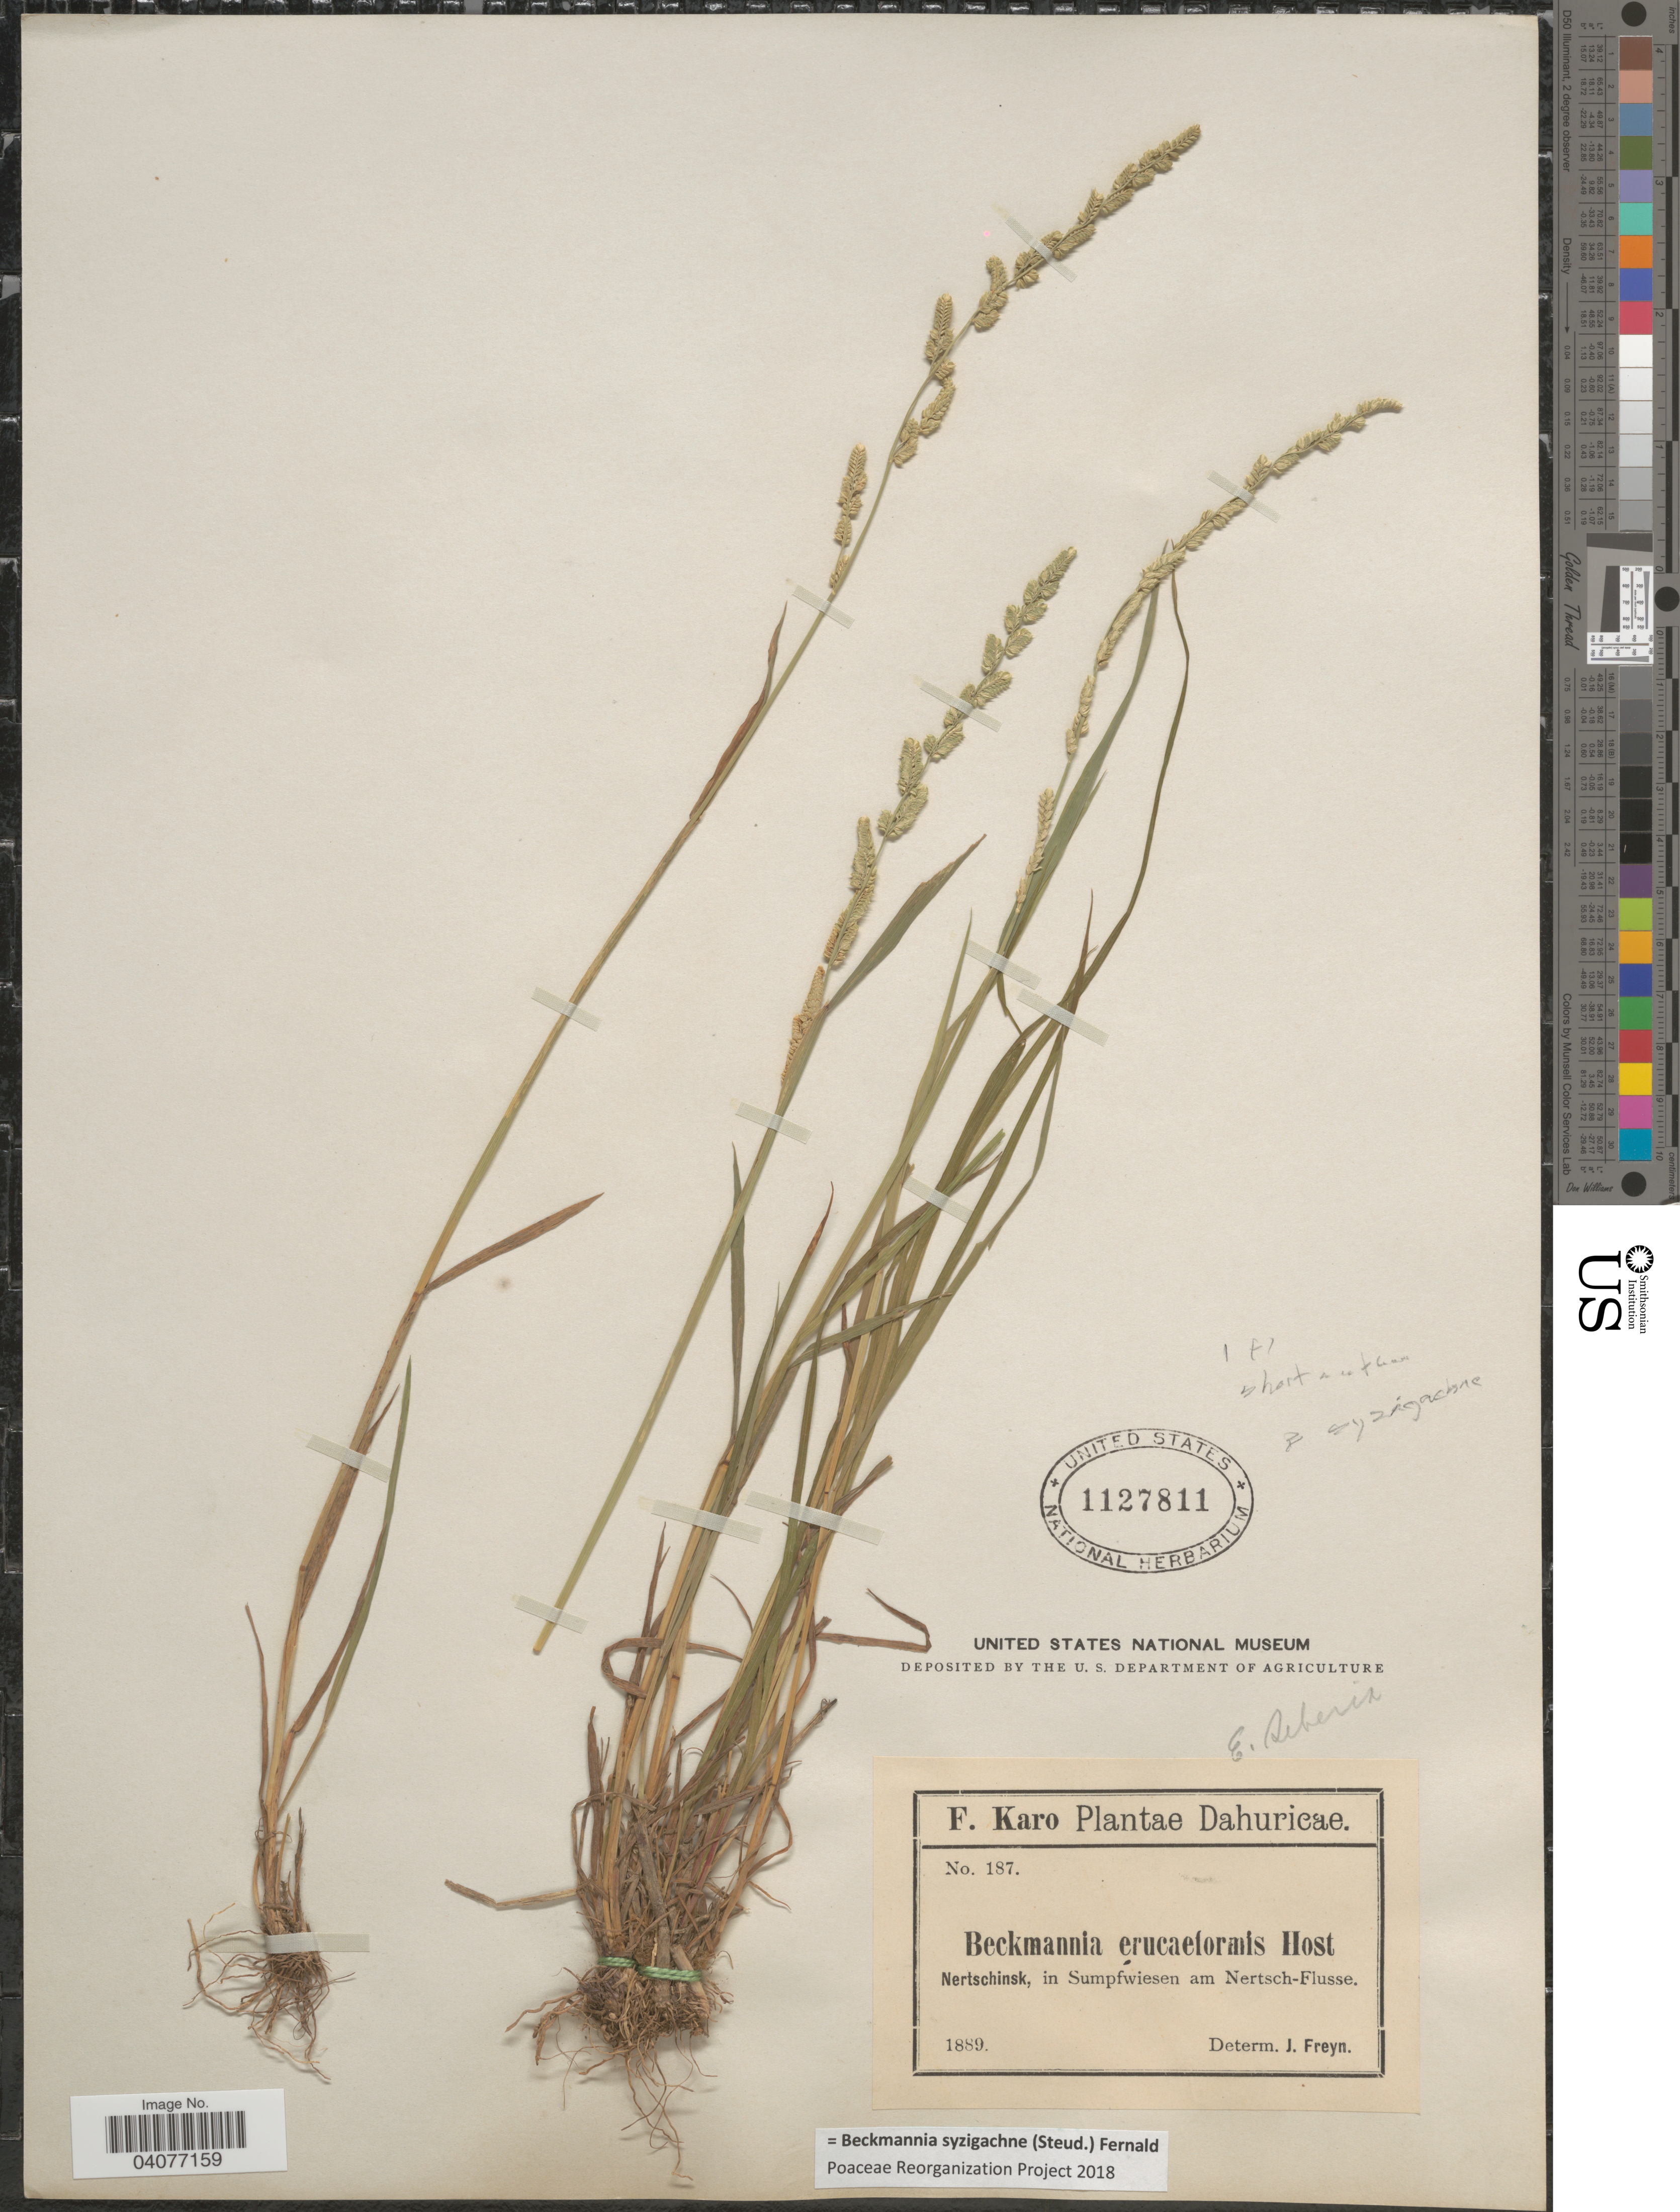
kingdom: Plantae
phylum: Tracheophyta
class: Liliopsida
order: Poales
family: Poaceae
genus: Beckmannia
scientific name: Beckmannia syzigachne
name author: (Steud.) Fernald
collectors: F. Karo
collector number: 187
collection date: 1889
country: Russian Federation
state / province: Zabaykalsky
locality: Dahuricae. Nertschinsk, in Sumpfwiesen am Nertsch-Flusse.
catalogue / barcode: US 1127811